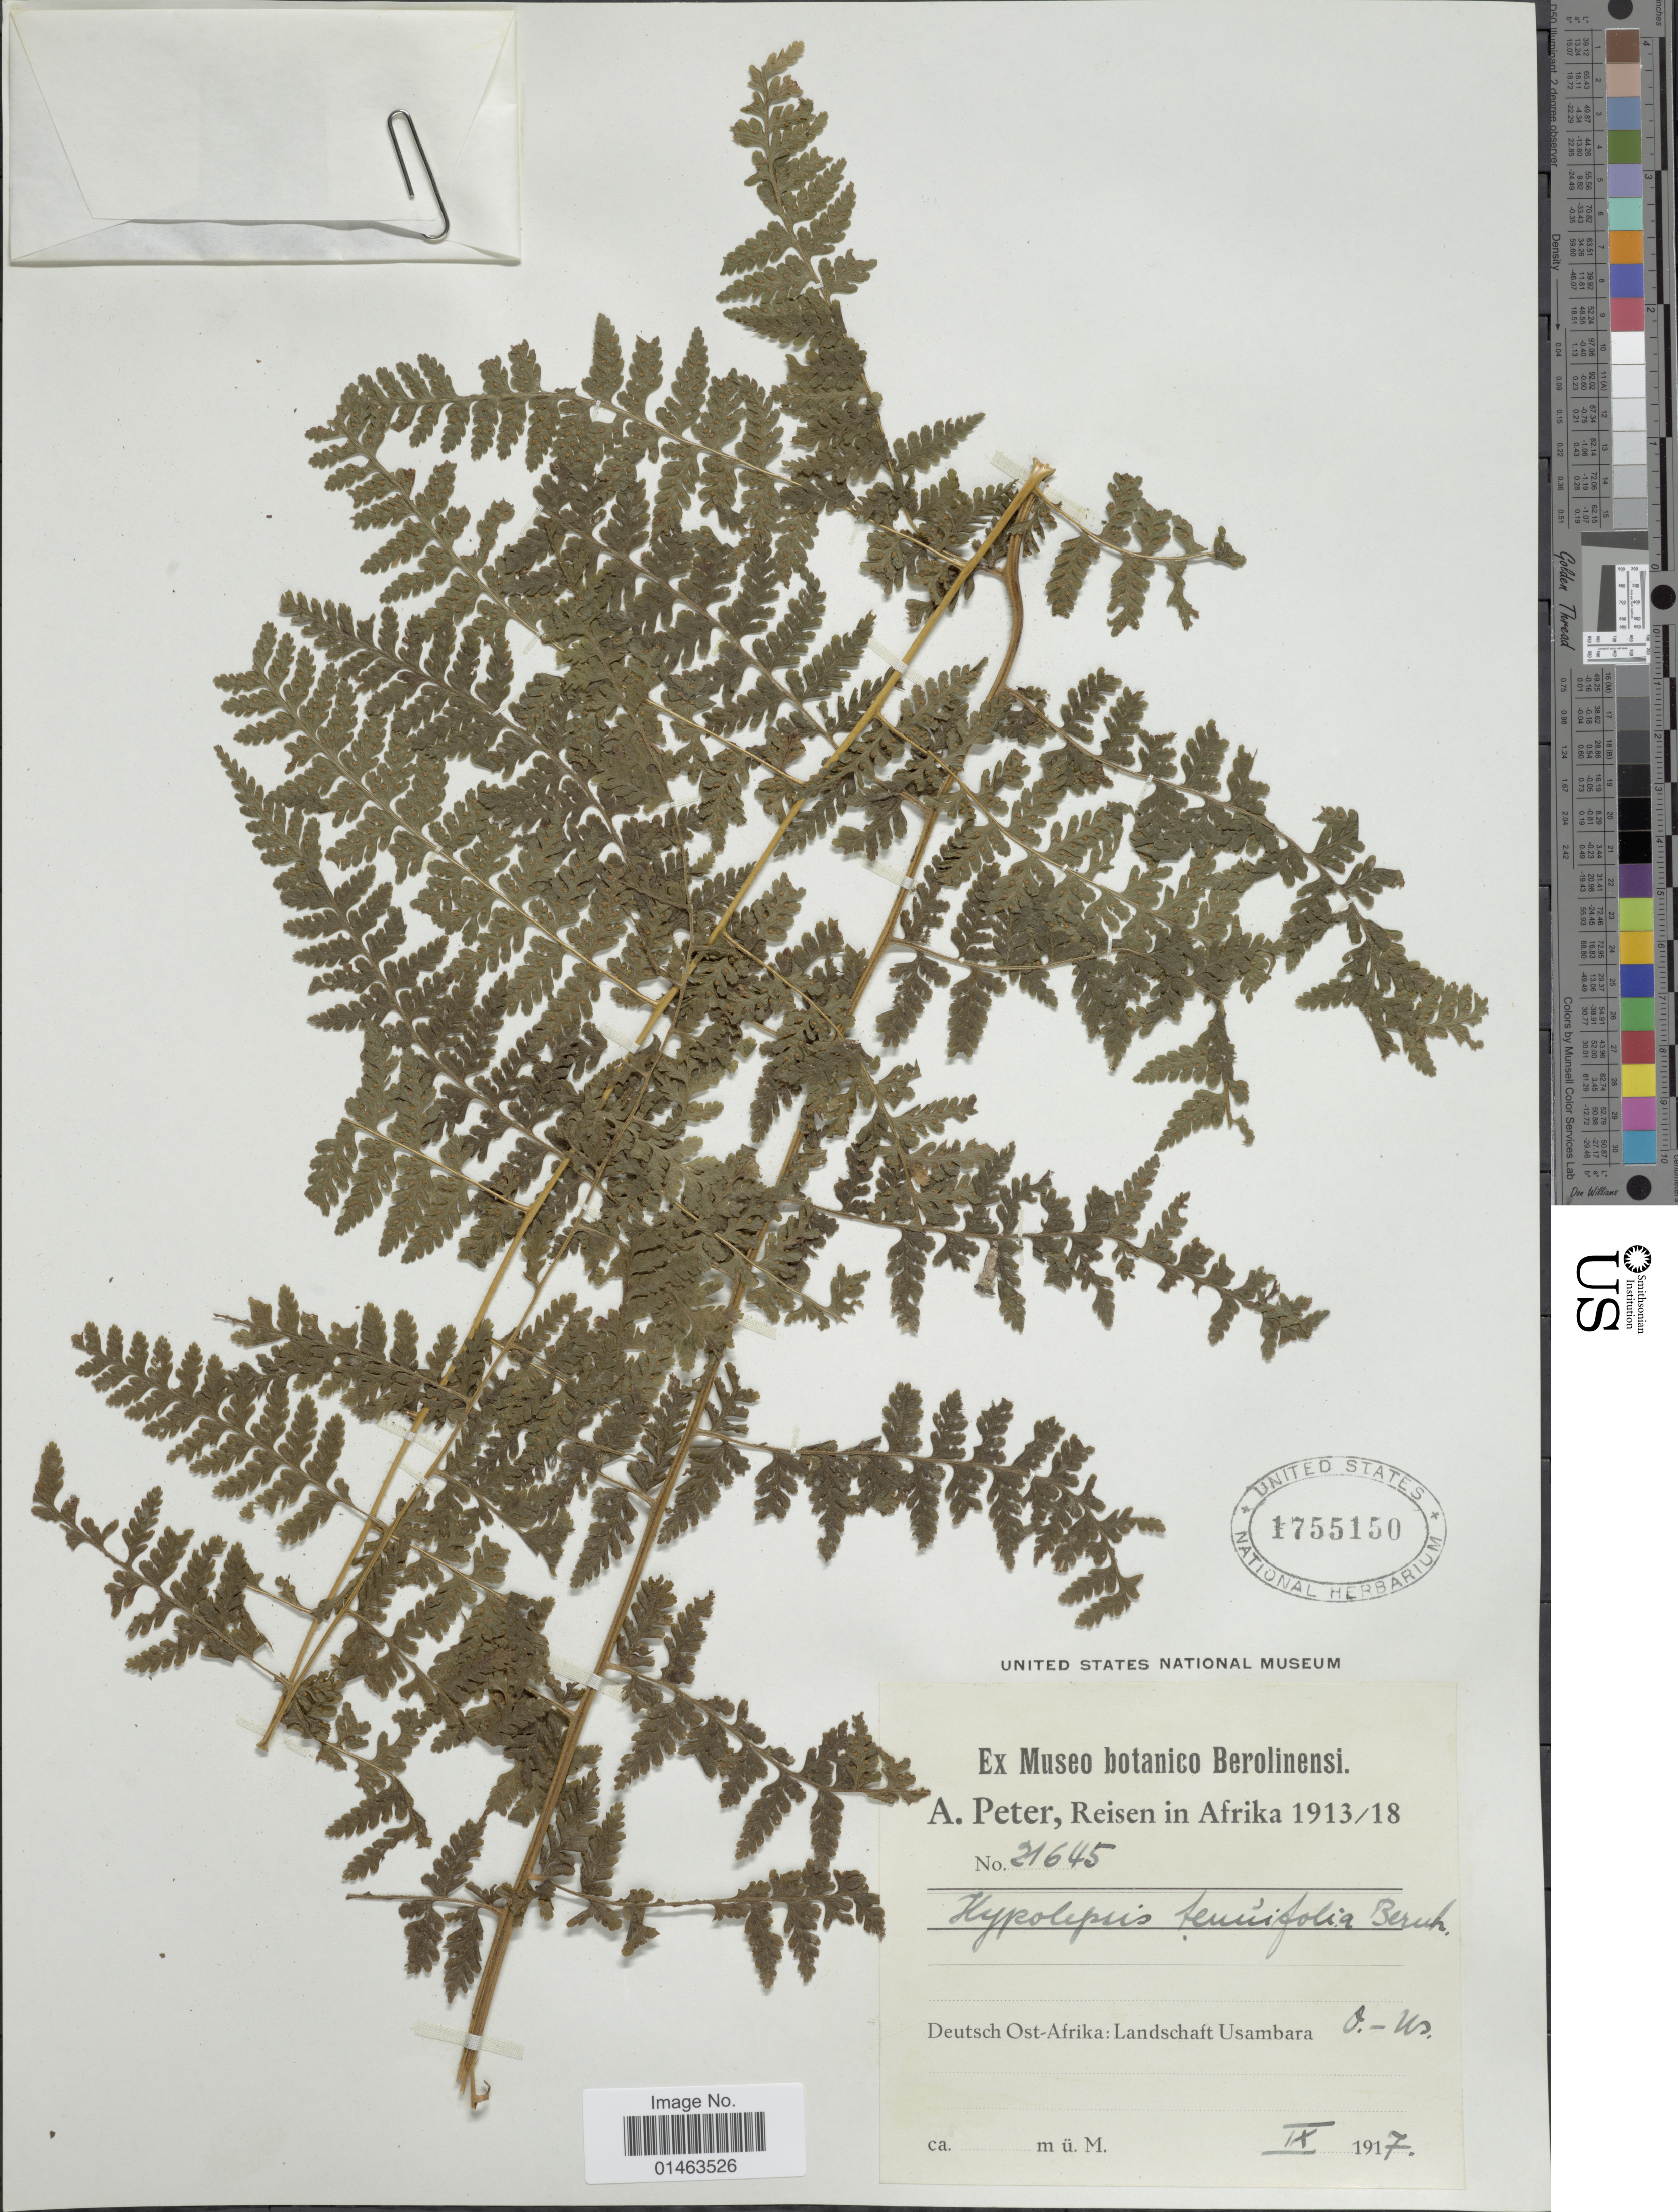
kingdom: Plantae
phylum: Tracheophyta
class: Polypodiopsida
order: Polypodiales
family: Dennstaedtiaceae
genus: Hypolepis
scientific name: Hypolepis tenuifolia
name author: (G. Forst.) Bernh.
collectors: A. Peter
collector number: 21645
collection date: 1917-09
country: Tanzania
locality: Deutsch Ost-Afrika: Landschaft Usambara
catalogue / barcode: US 1755150